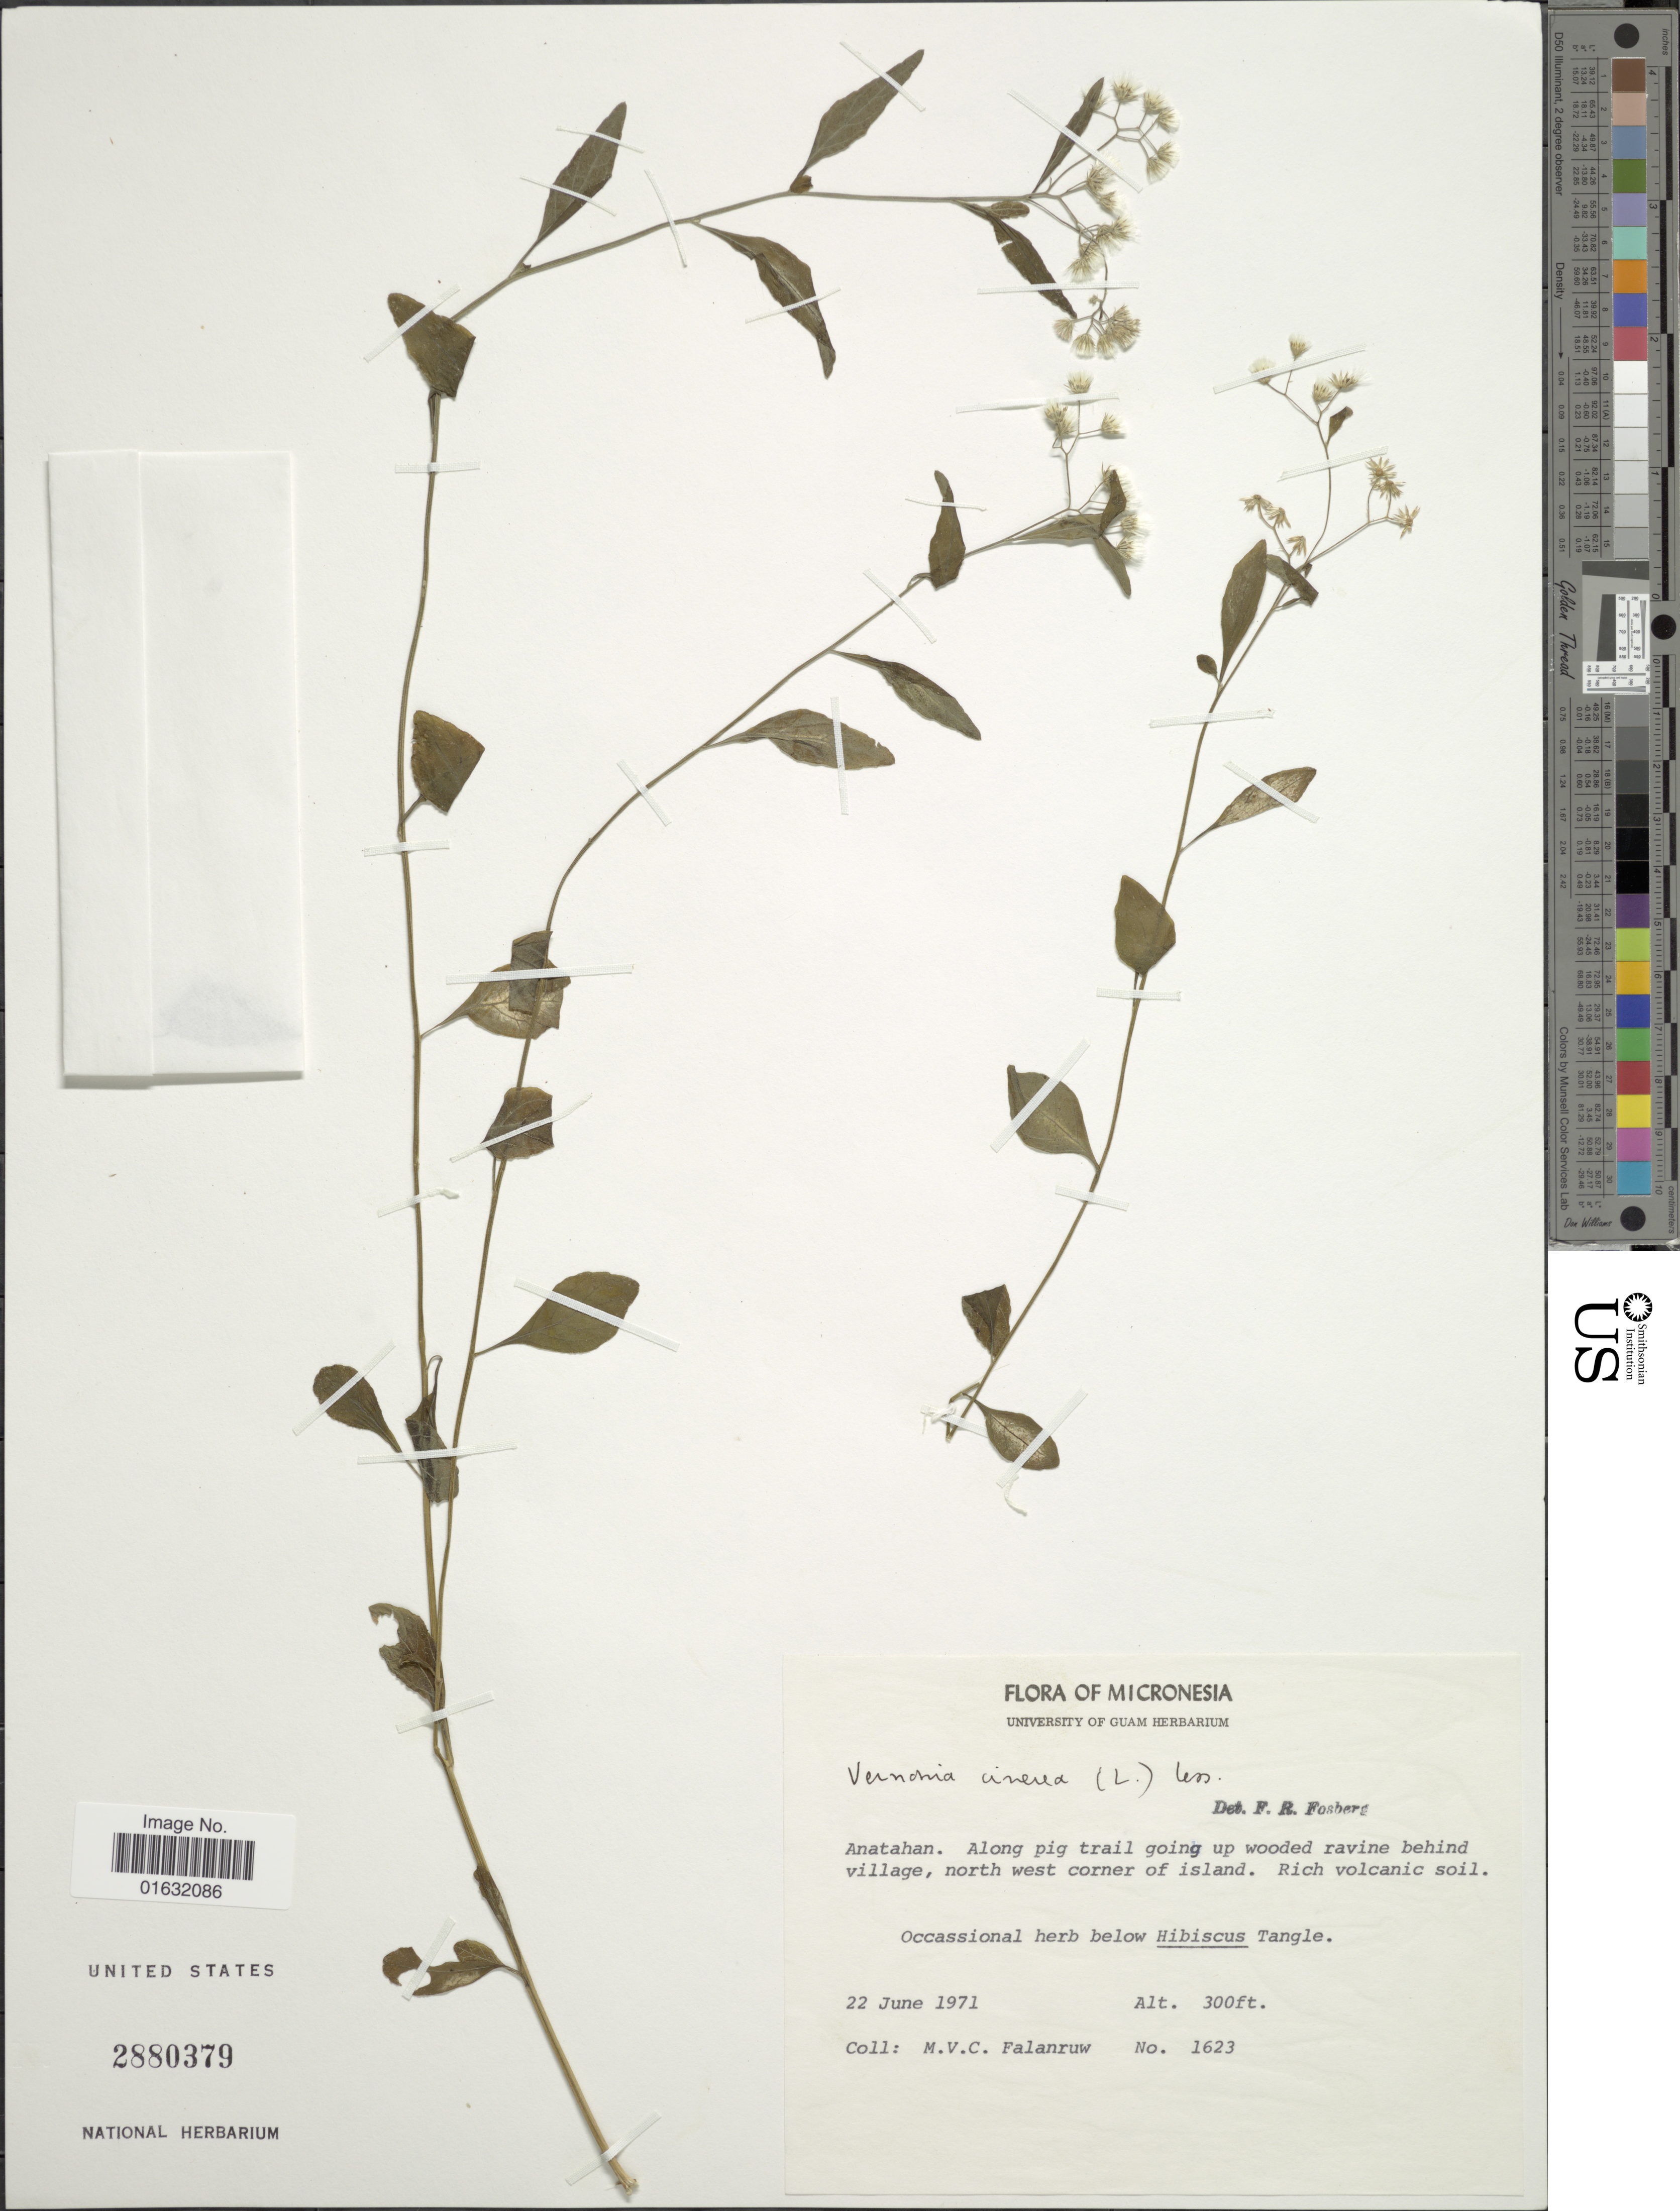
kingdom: Plantae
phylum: Tracheophyta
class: Magnoliopsida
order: Asterales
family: Asteraceae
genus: Cyanthillium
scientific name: Cyanthillium cinereum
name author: (L.) H. Rob.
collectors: M. V. Falanruw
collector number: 1623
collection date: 1971-06-22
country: Northern Mariana Islands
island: Anatahan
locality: Anatahan. Along pig trail going up woode ravine behind village, north west corner of island. Rich volcanic soil.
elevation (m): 91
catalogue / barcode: US 2880379